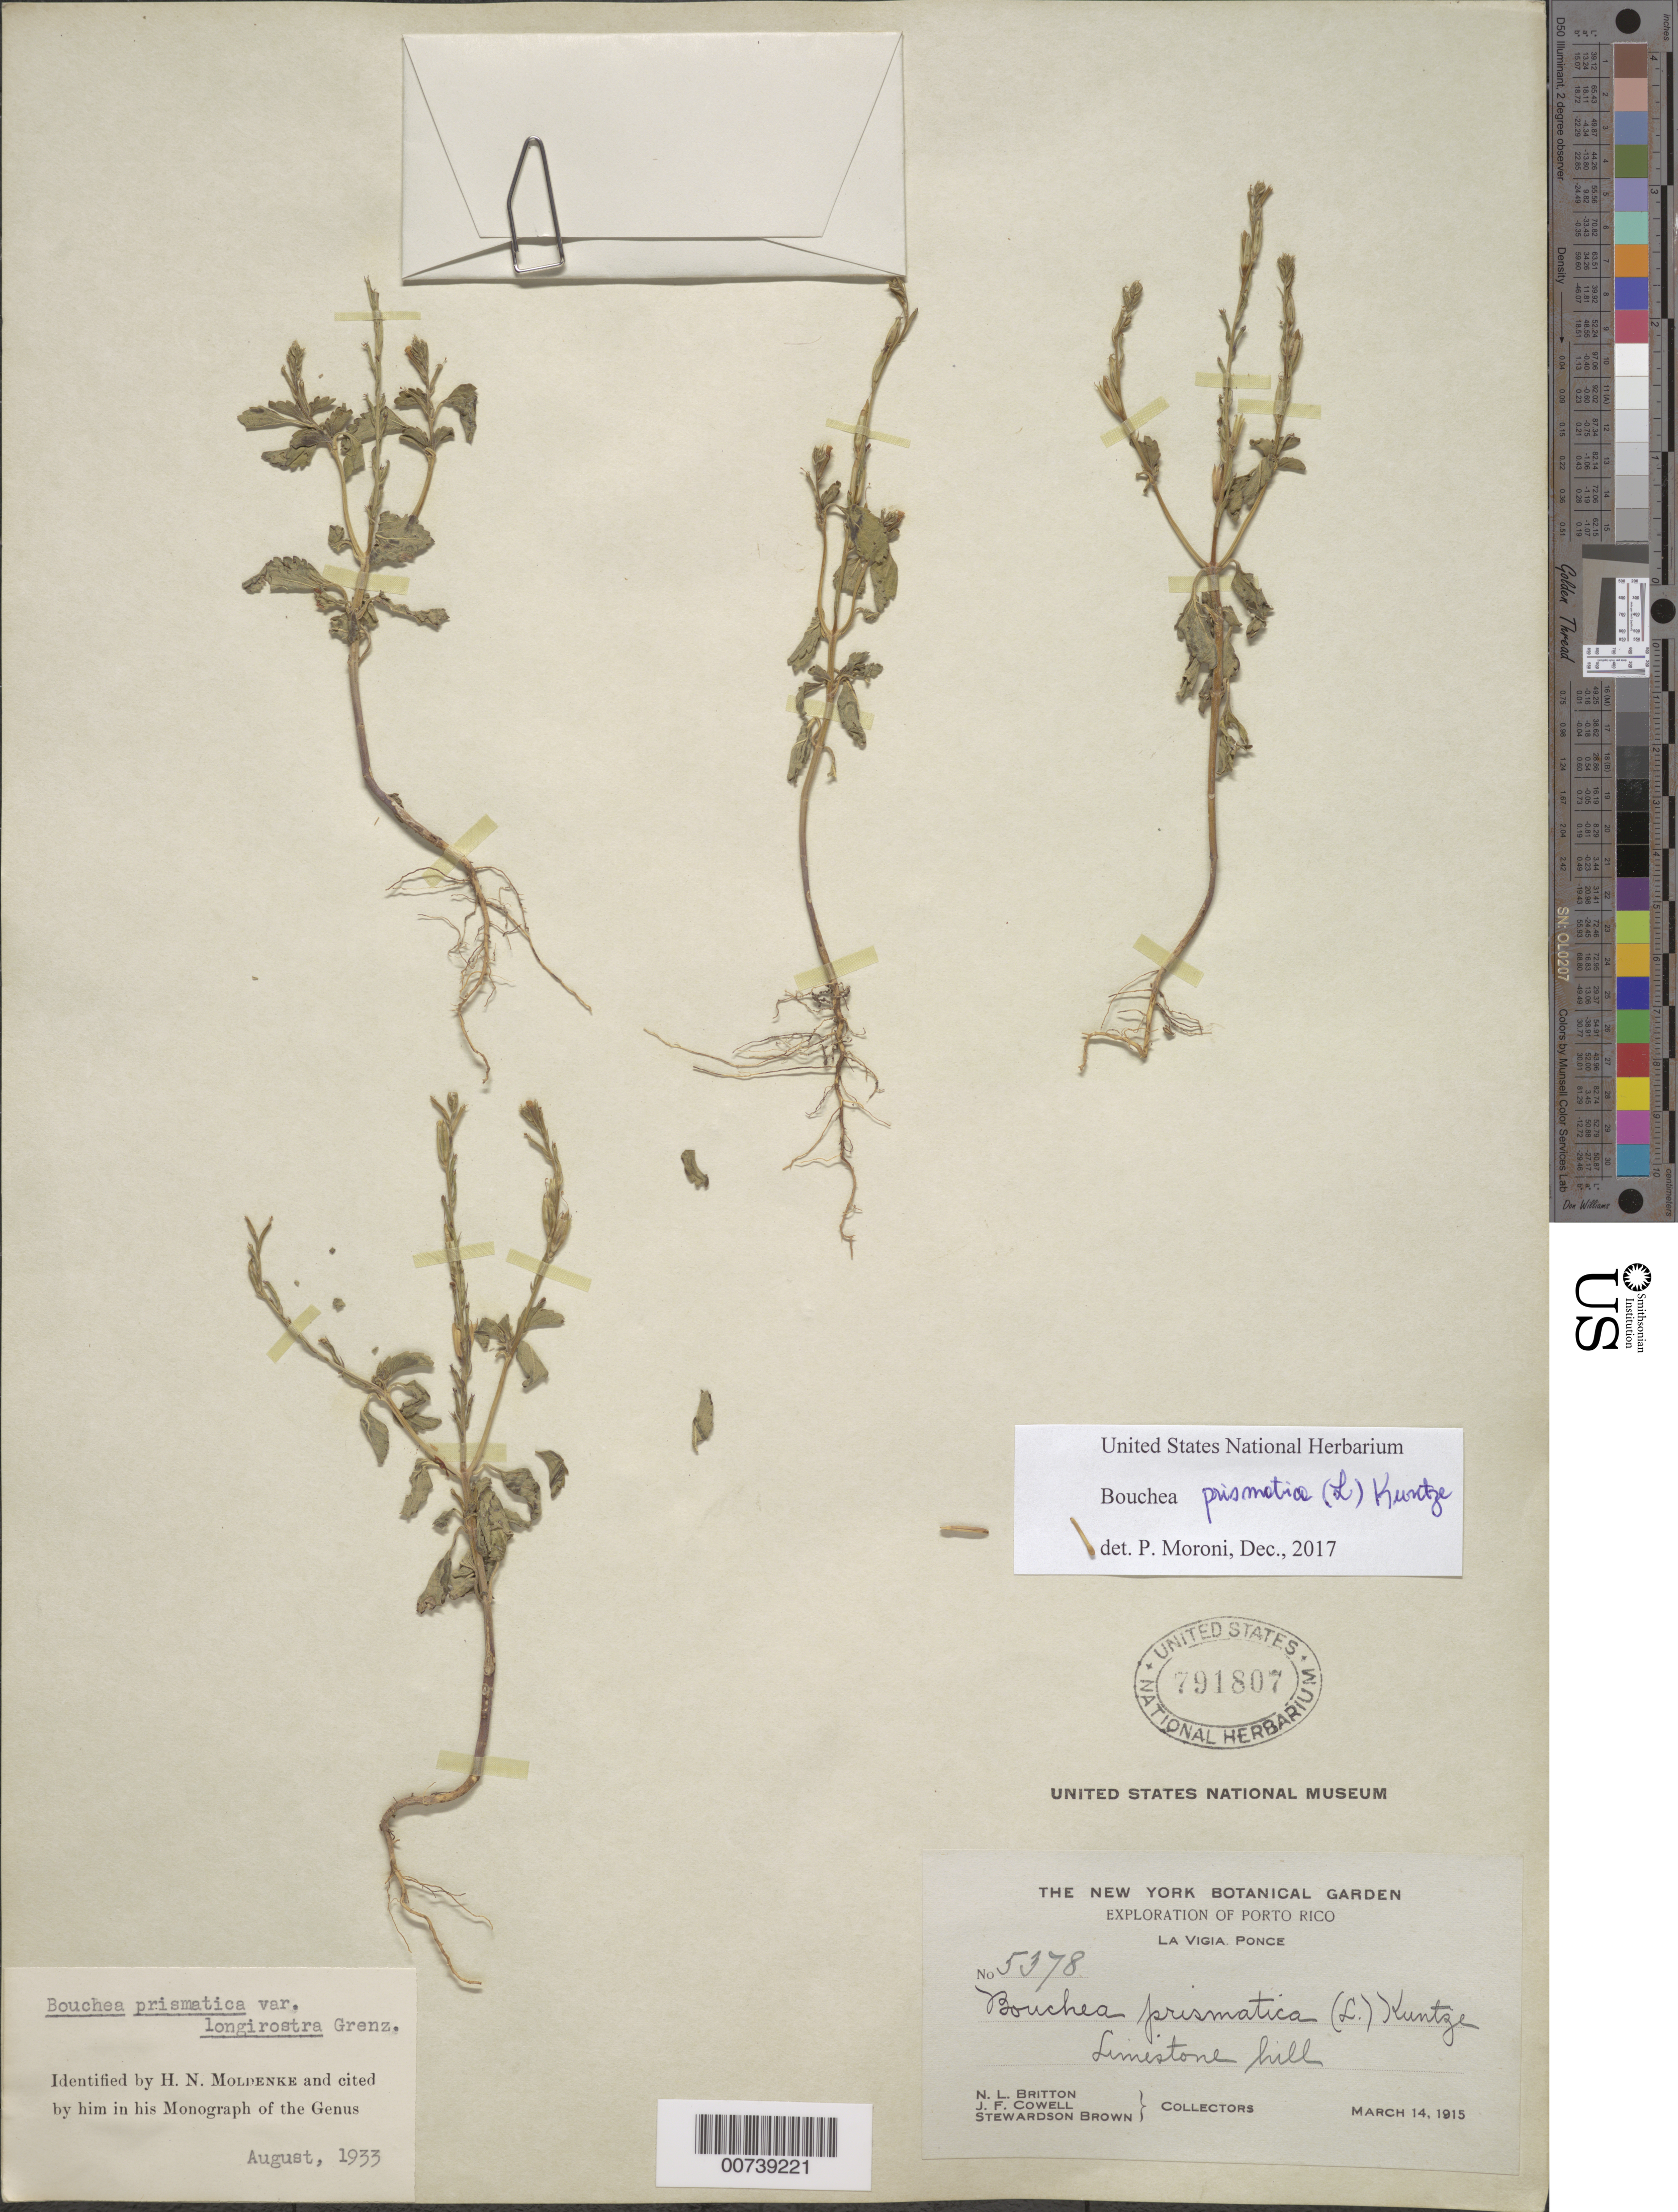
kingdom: Plantae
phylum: Tracheophyta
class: Magnoliopsida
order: Lamiales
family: Verbenaceae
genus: Bouchea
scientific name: Bouchea prismatica var. longirostra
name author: Grenzeb.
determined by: Moldenke, H. N.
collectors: N. Britton, J. F. Cowell & S. Brown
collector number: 5378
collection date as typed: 14 Mar 1915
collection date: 1915-03-14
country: Puerto Rico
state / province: Ponce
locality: La Vigia, Ponce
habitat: Limestone hill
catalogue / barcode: US 791807